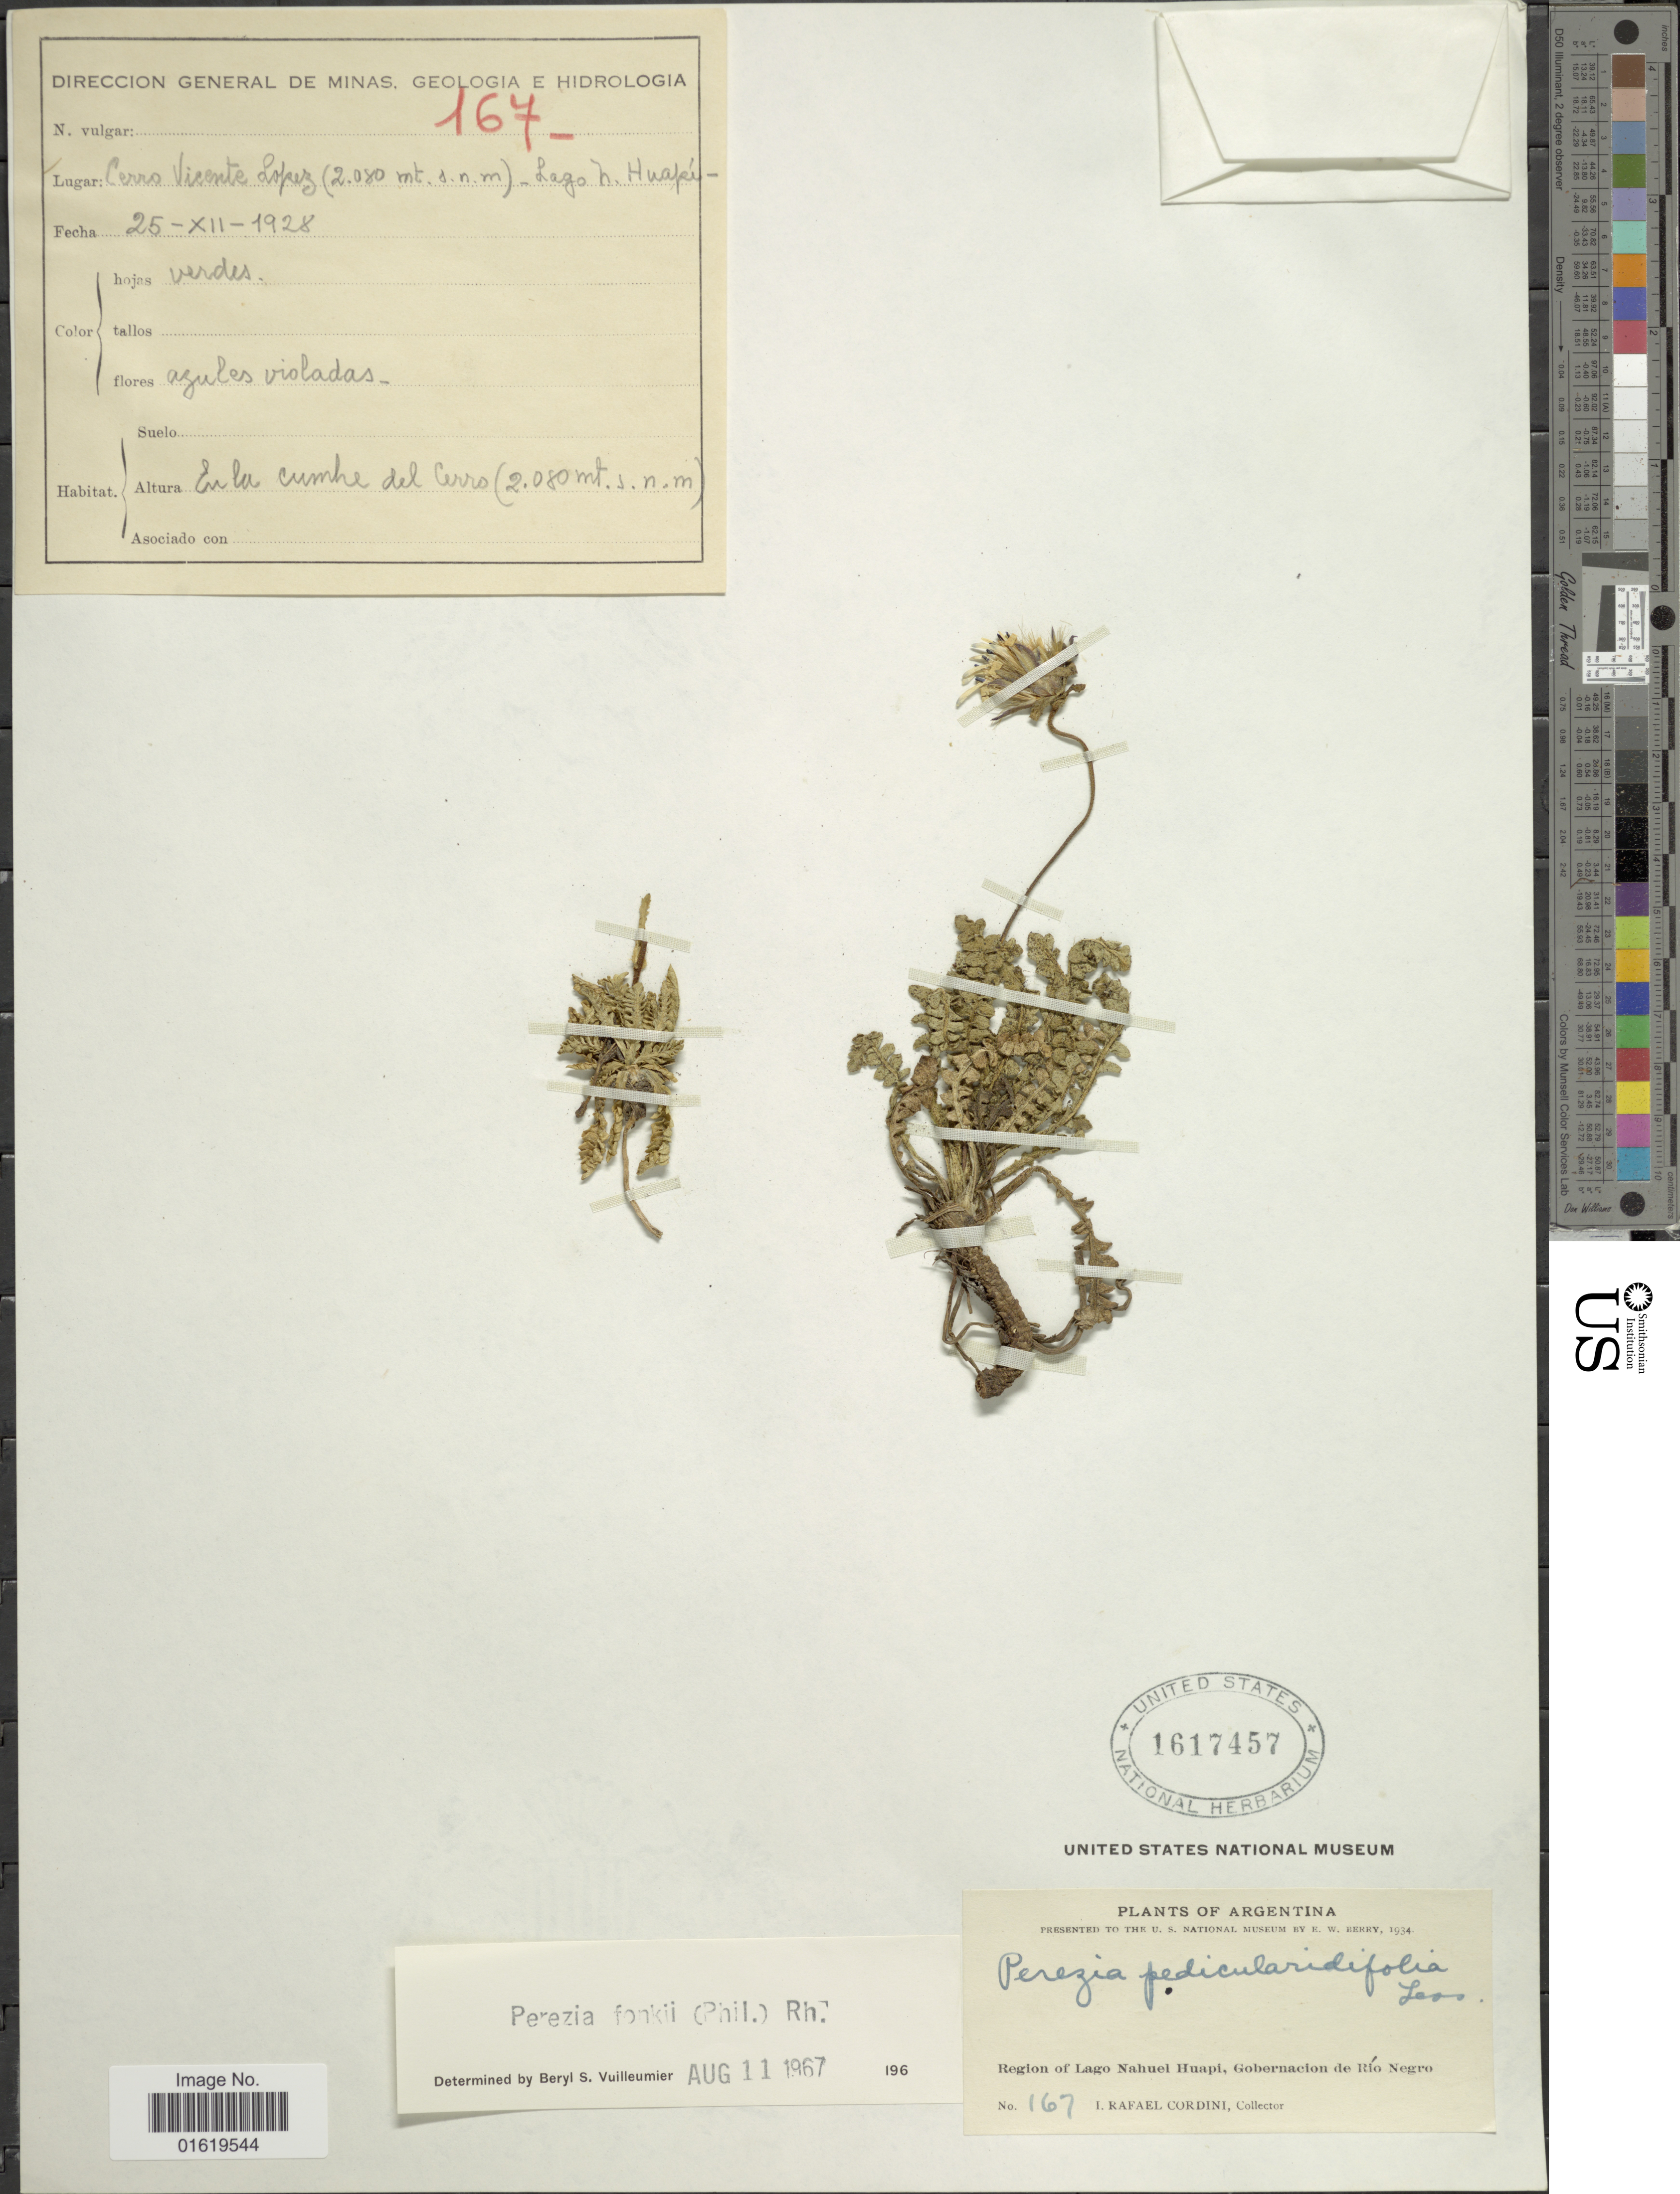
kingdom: Plantae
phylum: Tracheophyta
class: Magnoliopsida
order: Asterales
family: Asteraceae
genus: Perezia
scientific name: Perezia fonkii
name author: (Phil.) Reiche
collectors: I. Cordini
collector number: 167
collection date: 1928-12-25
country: Argentina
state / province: Rio Negro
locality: Region of Lago Nahuel Huapi, Gobernacion de Río Negro.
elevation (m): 2080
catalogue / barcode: US 1617457